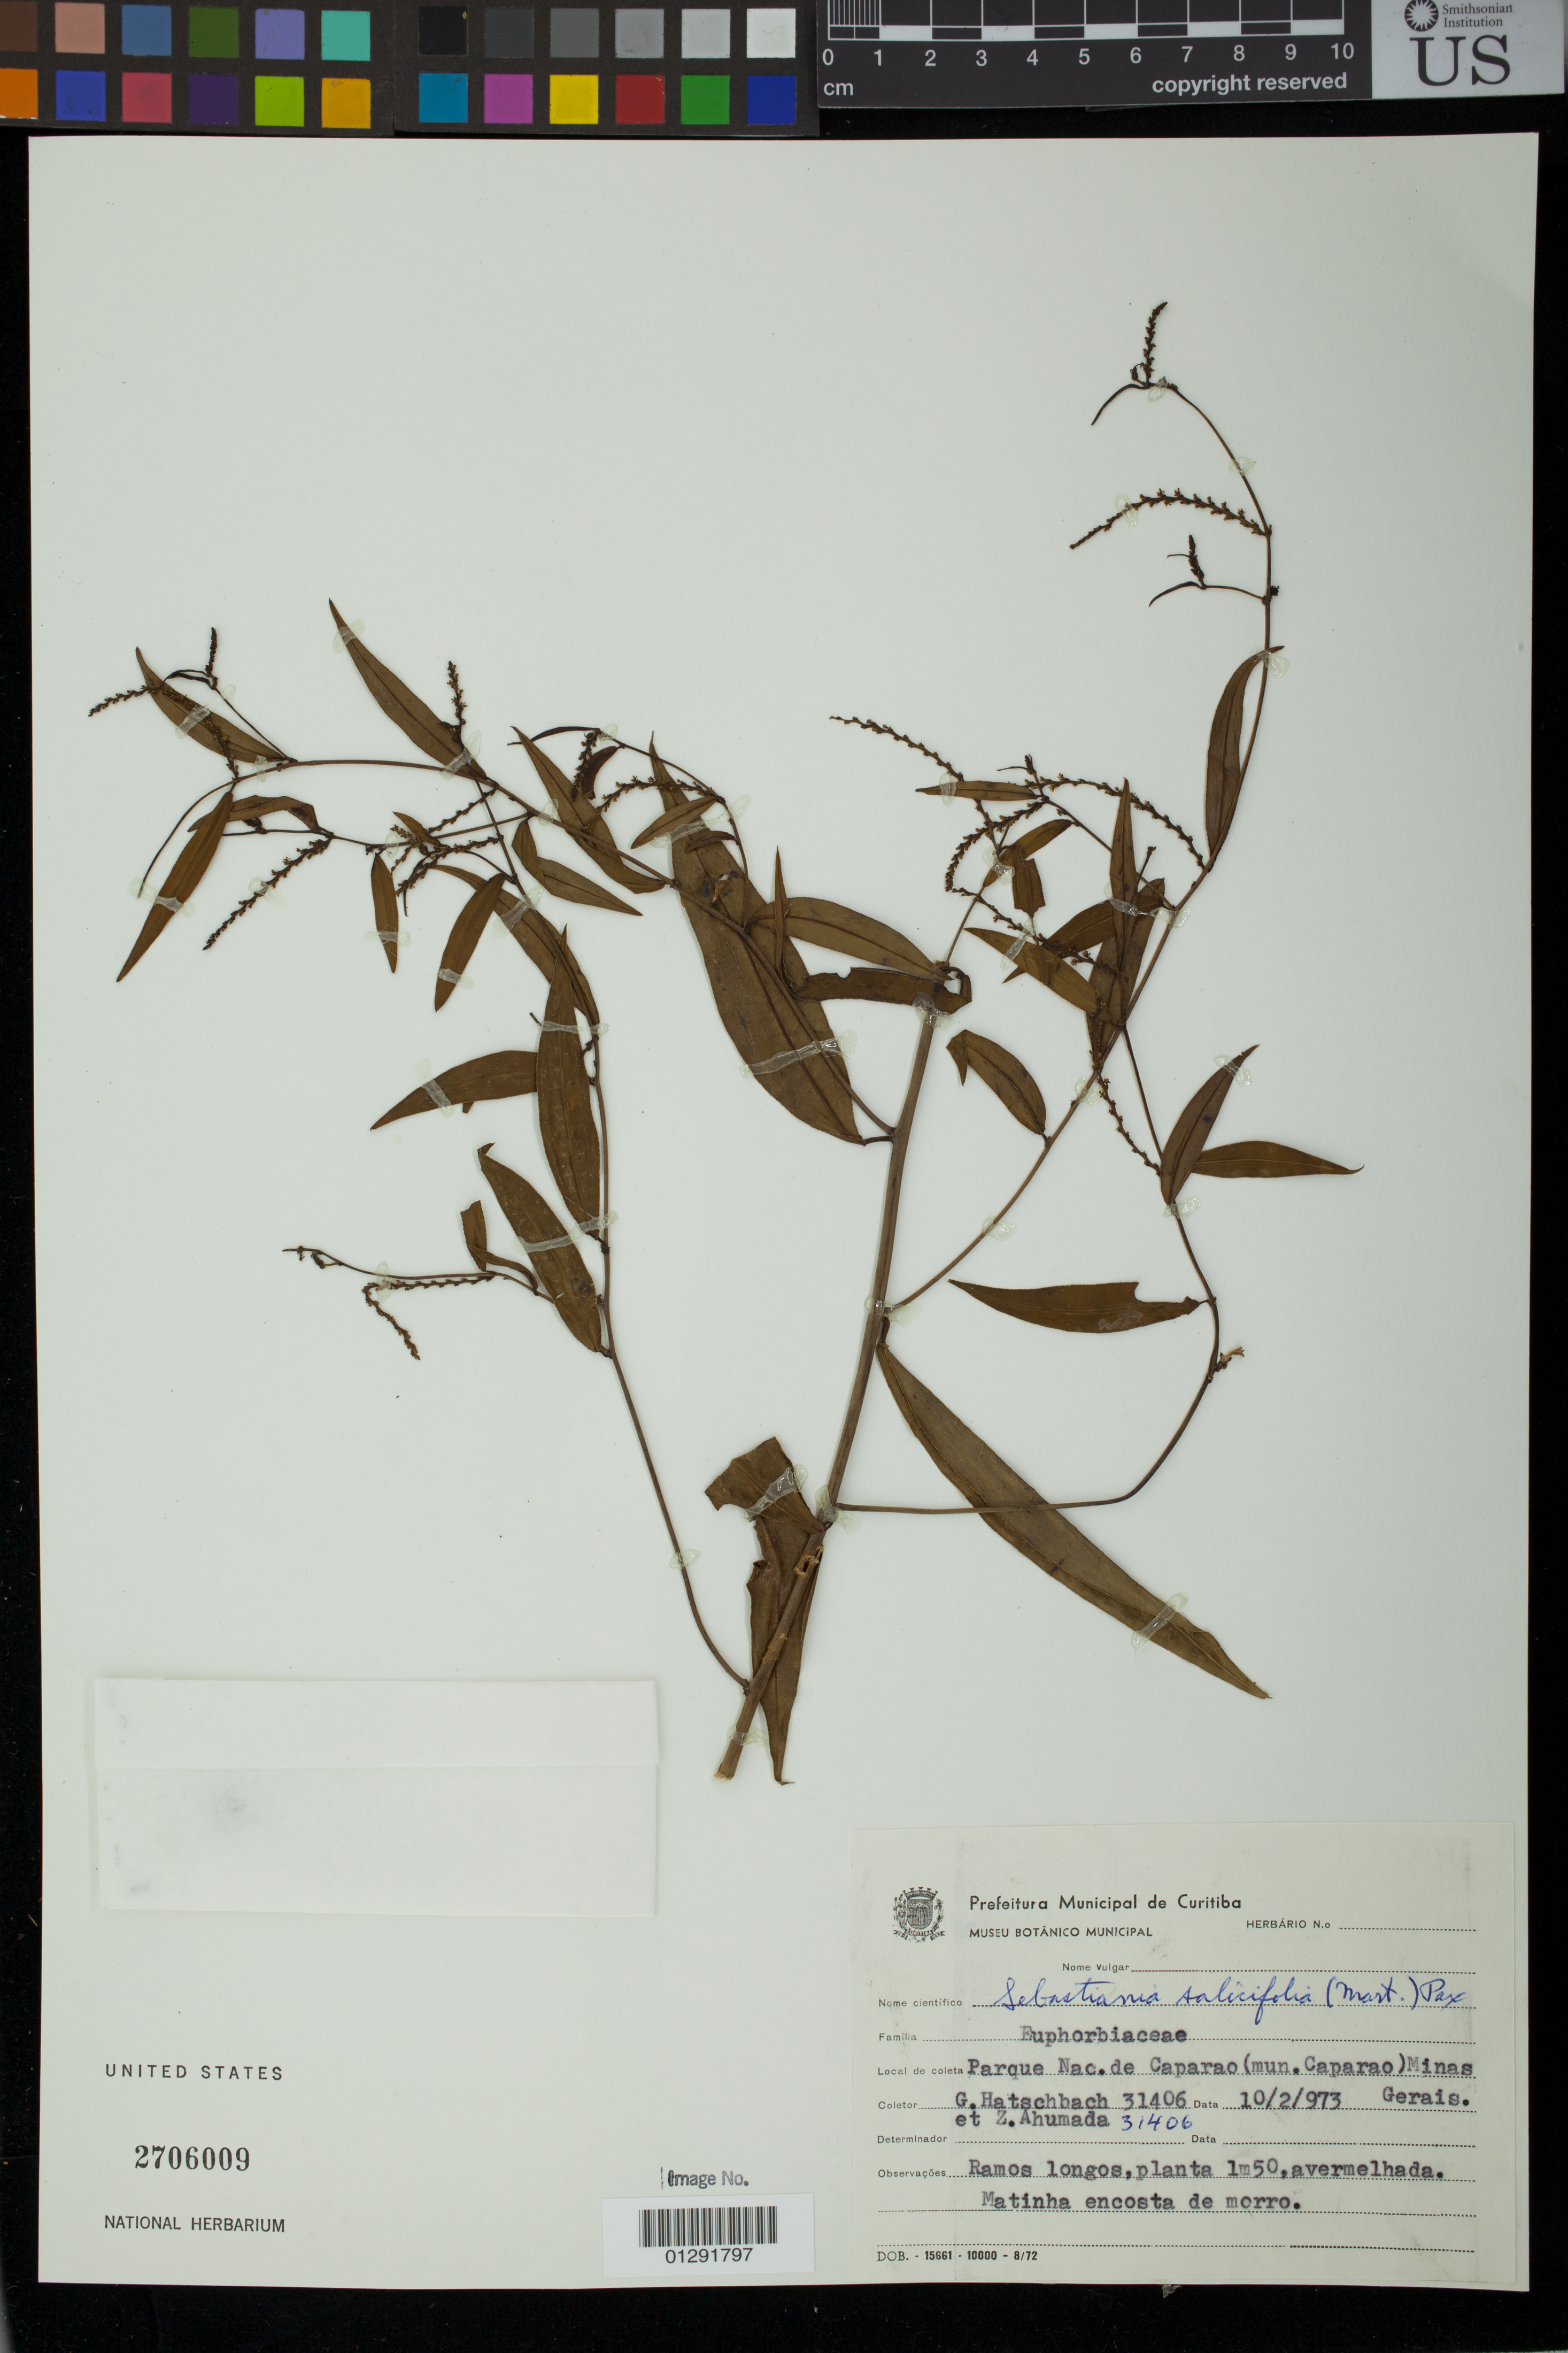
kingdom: Plantae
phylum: Tracheophyta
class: Magnoliopsida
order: Malpighiales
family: Euphorbiaceae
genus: Sebastiania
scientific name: Sebastiania salicifolia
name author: (Mart.) Pax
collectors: G. Hatschbach & Z. Ahumada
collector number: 31406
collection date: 1973-02-10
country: Brazil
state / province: Minas Gerais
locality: Parque Nac. de Caparao (mun. Caparao) Minas Gerais.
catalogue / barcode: US 2706009